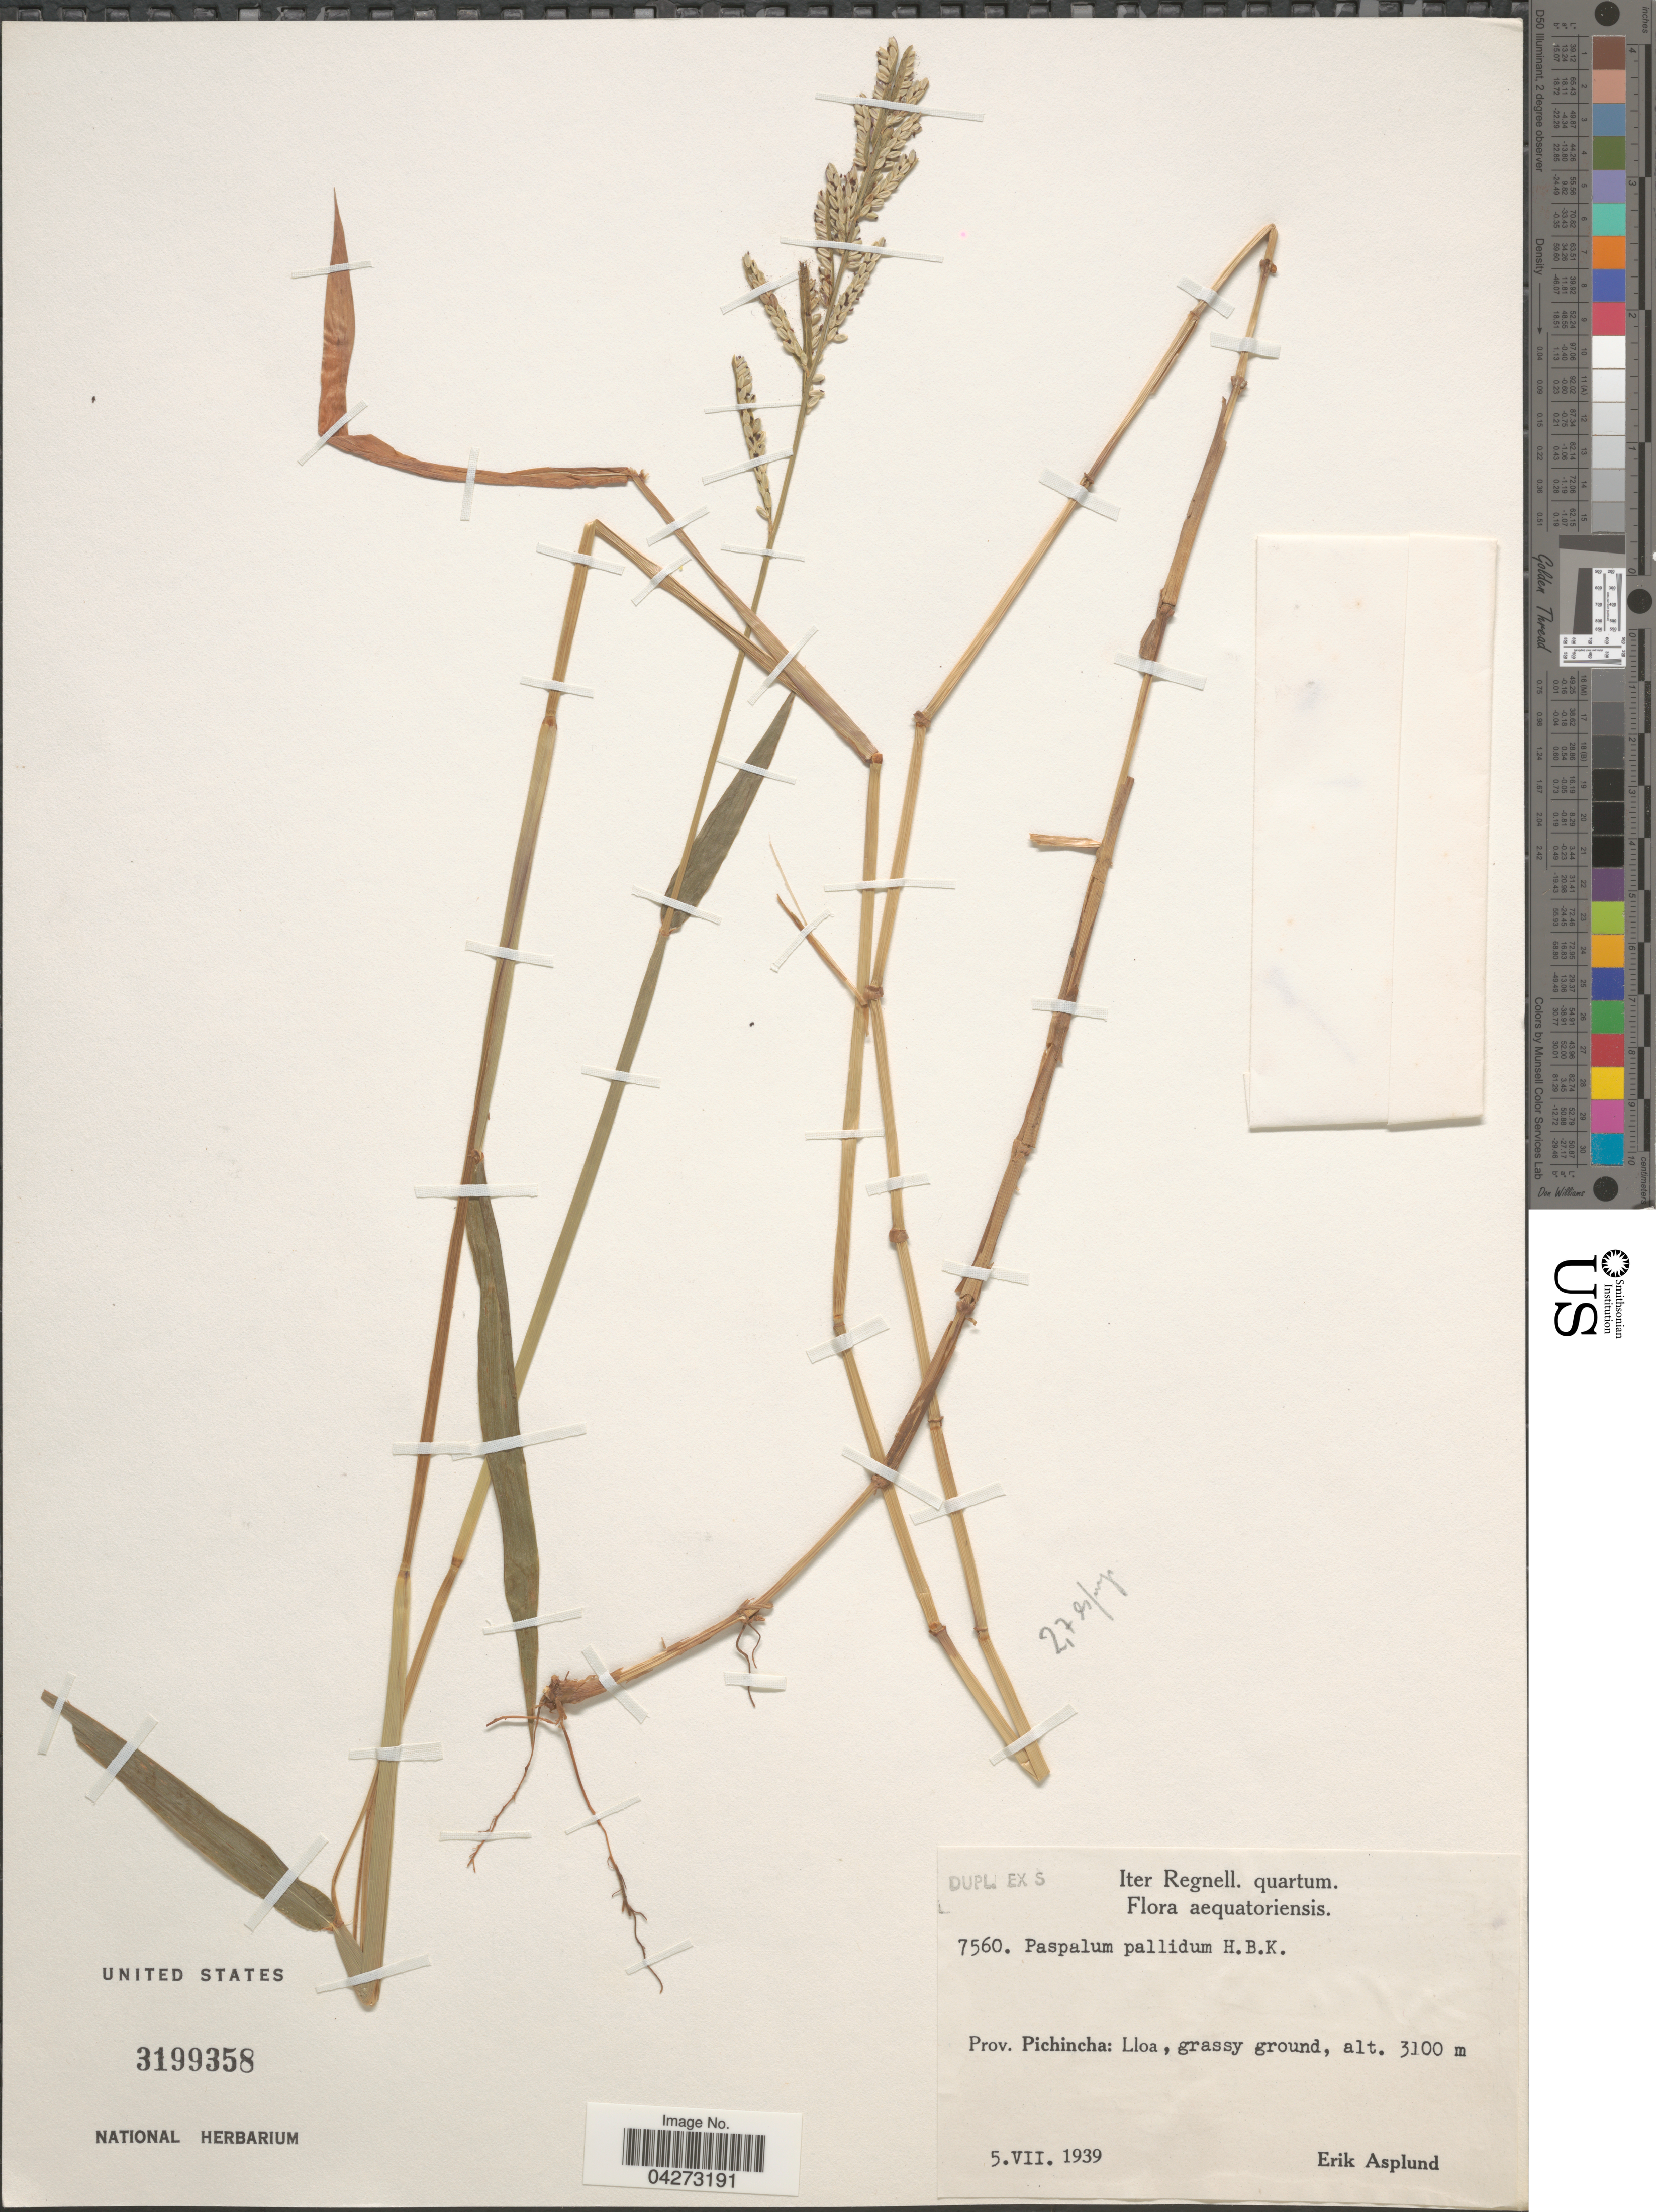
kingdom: Plantae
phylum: Tracheophyta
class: Liliopsida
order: Poales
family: Poaceae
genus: Paspalum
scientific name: Paspalum pallidum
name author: Kunth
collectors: E. Asplund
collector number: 7560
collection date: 1939-07-05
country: Ecuador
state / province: Pichincha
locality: Iter Regnell. quartum. Lloa.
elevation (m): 3100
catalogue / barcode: US 3199358